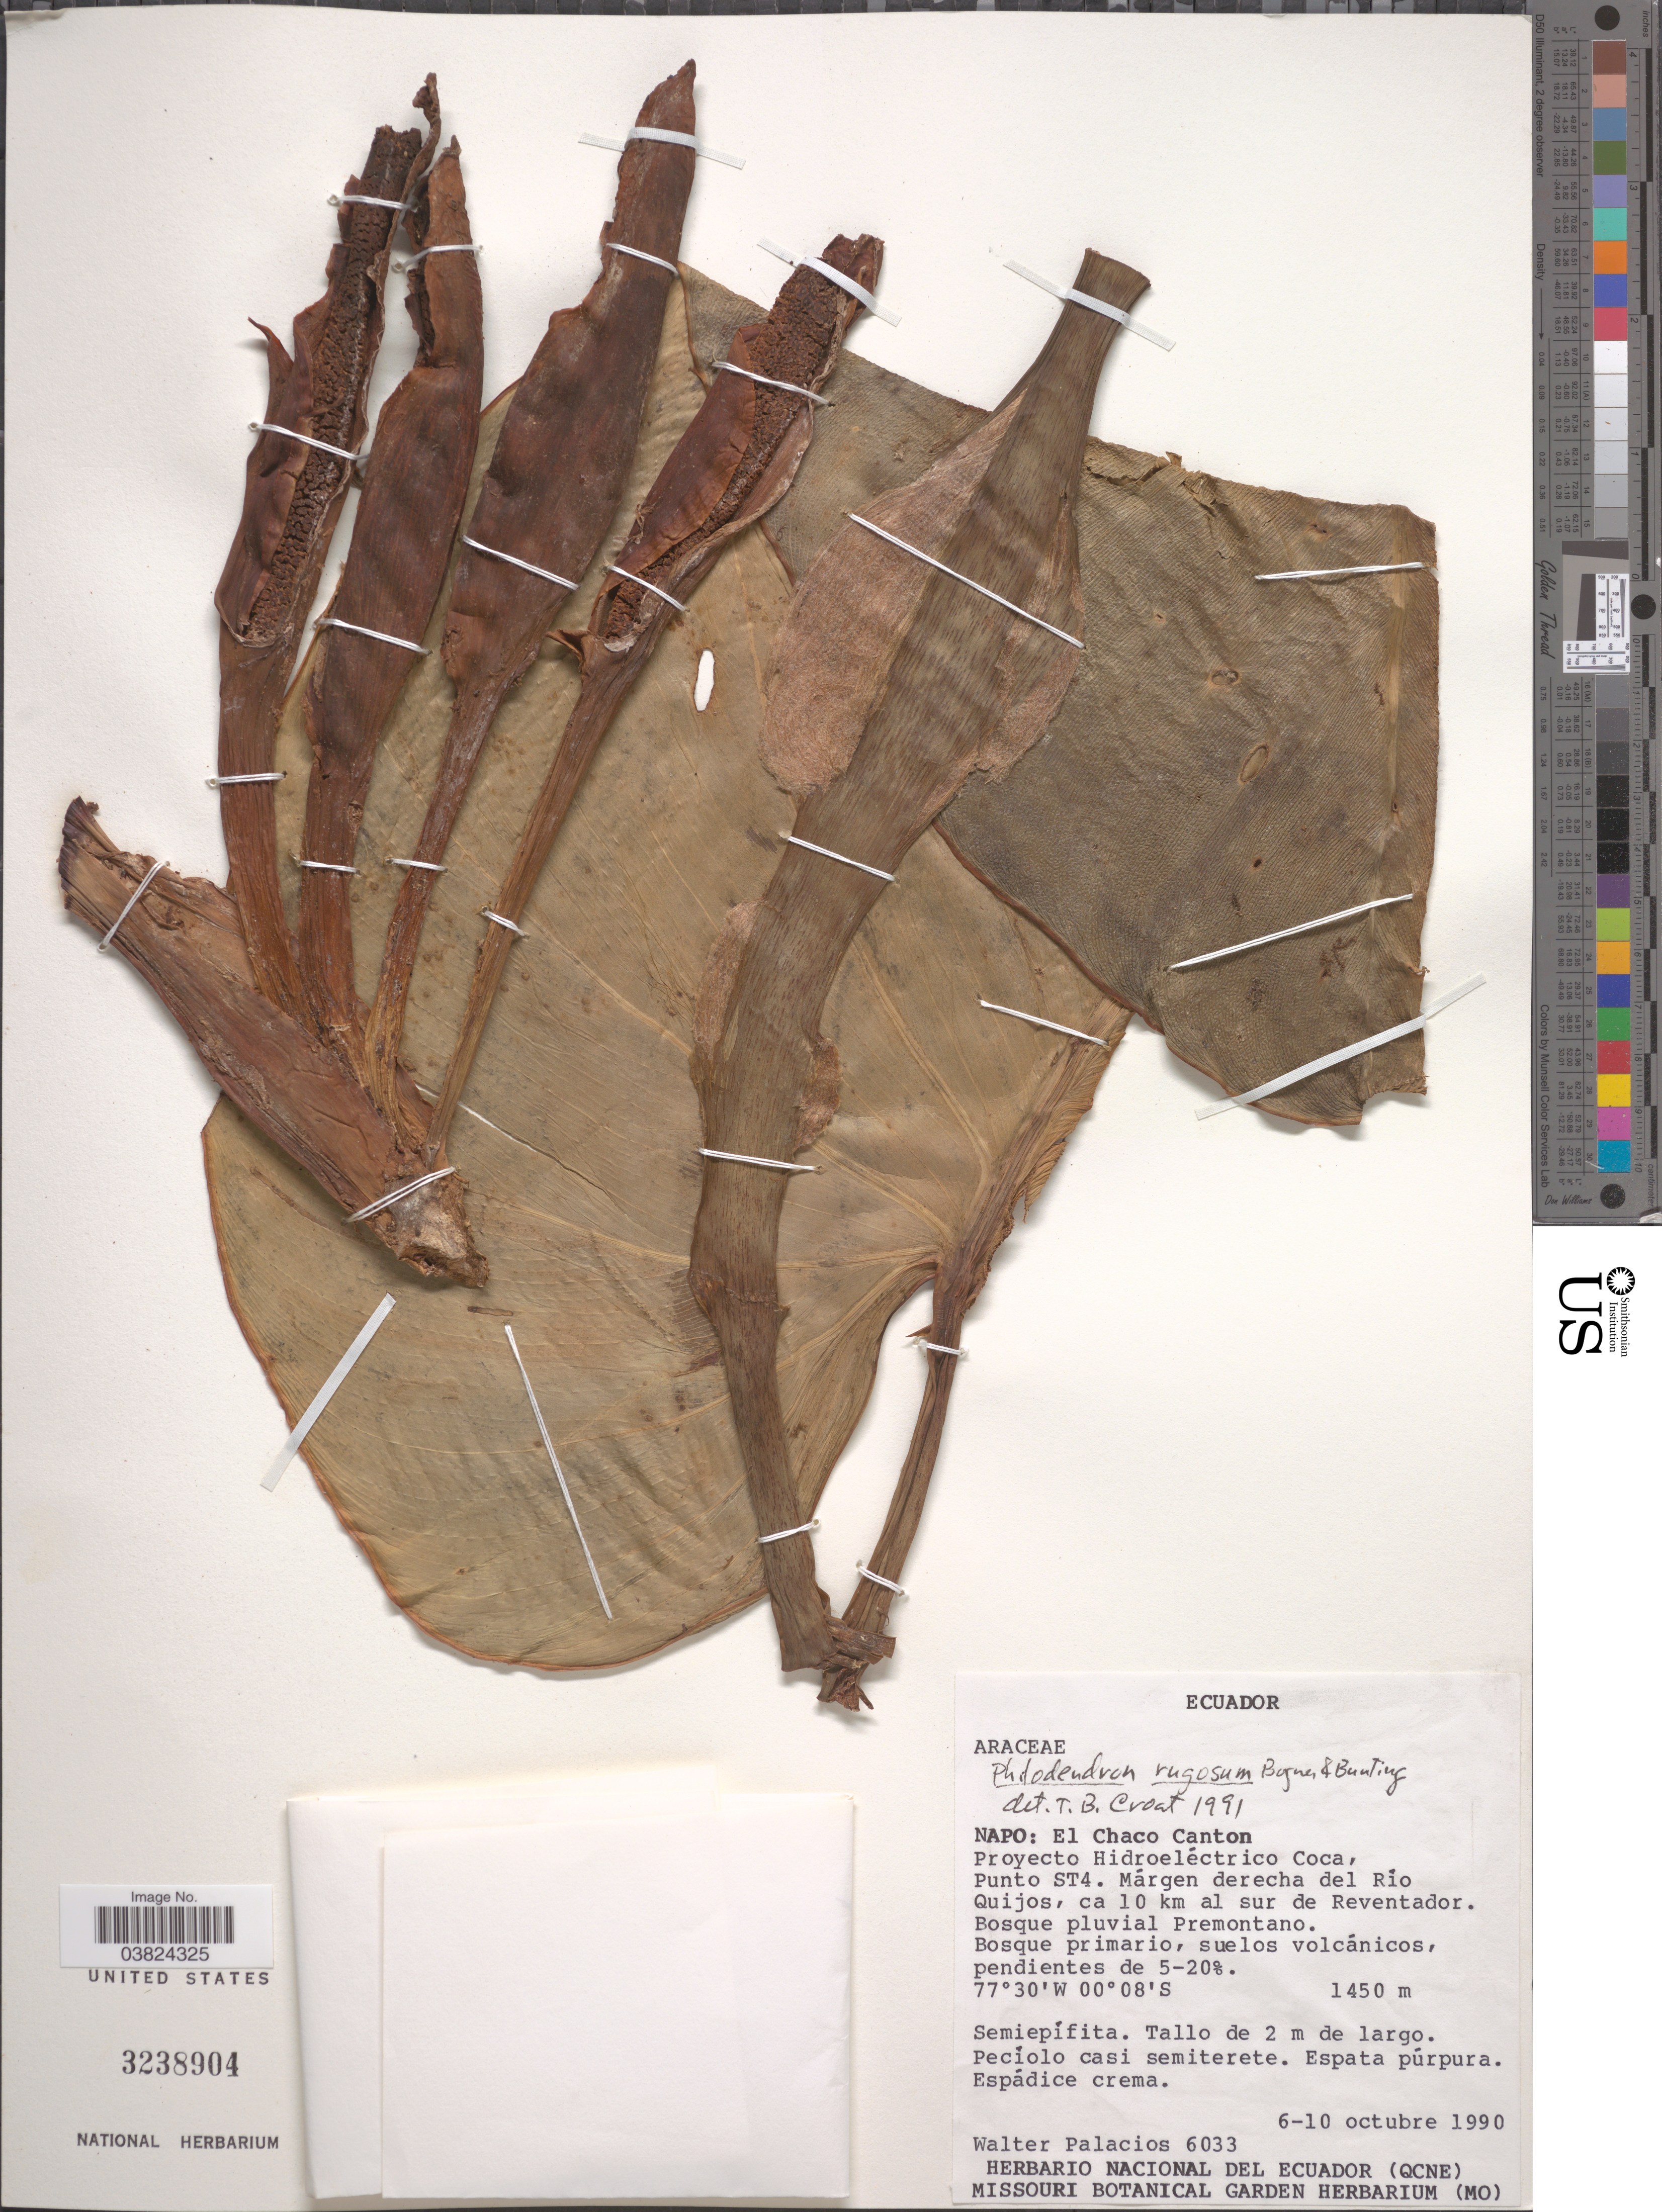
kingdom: Plantae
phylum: Tracheophyta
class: Liliopsida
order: Alismatales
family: Araceae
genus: Philodendron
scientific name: Philodendron rugosum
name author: Bogner & G.S. Bunting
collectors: W. Palacios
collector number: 6033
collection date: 1990-10-06/1990-10-10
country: Ecuador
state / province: Napo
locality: El Chaco Canton. Proyecto Hidroeléctrico Coca, Punto ST4. Márgen derecha del Río Quijos, ca 10 km al sur de Reventador.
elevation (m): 1450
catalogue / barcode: US 3238904